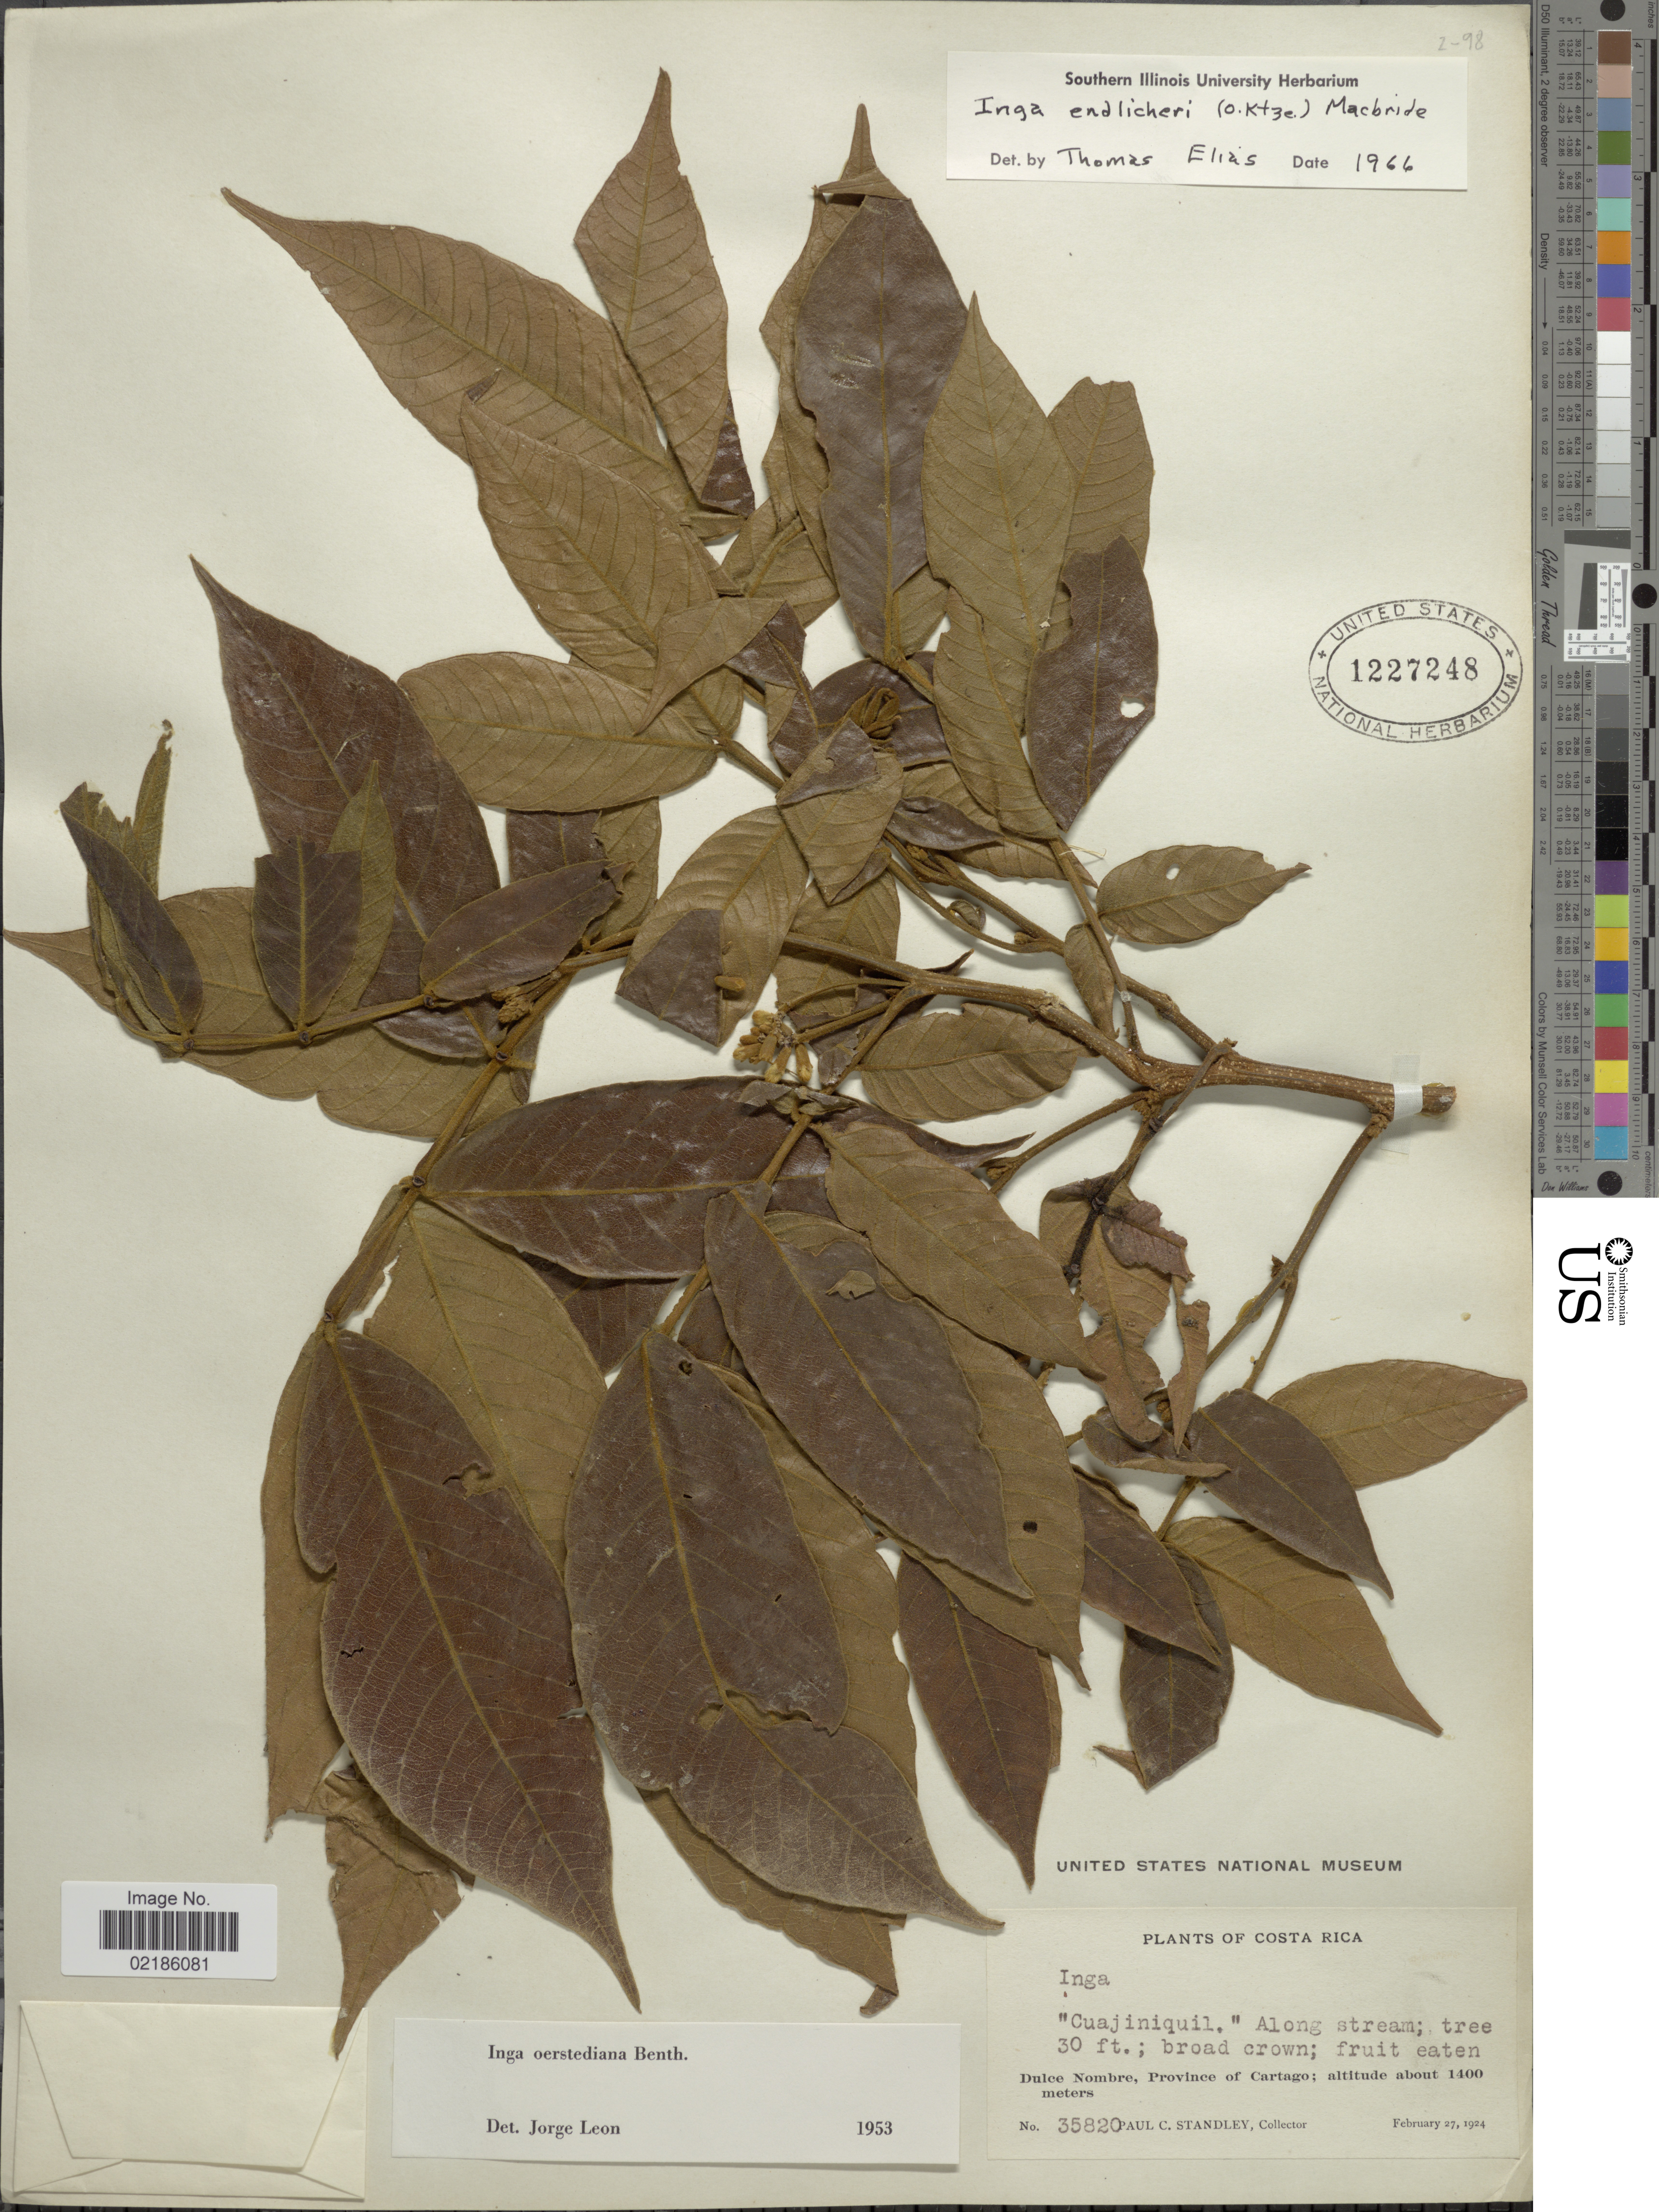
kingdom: Plantae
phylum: Tracheophyta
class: Magnoliopsida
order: Fabales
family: Fabaceae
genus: Inga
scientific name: Inga endlicheri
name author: (Kuntze) J.F. Macbr.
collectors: P. C. Standley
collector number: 35820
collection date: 1924-02-27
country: Costa Rica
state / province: Cartago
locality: Dulce Nombre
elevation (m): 1400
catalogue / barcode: US 1227248